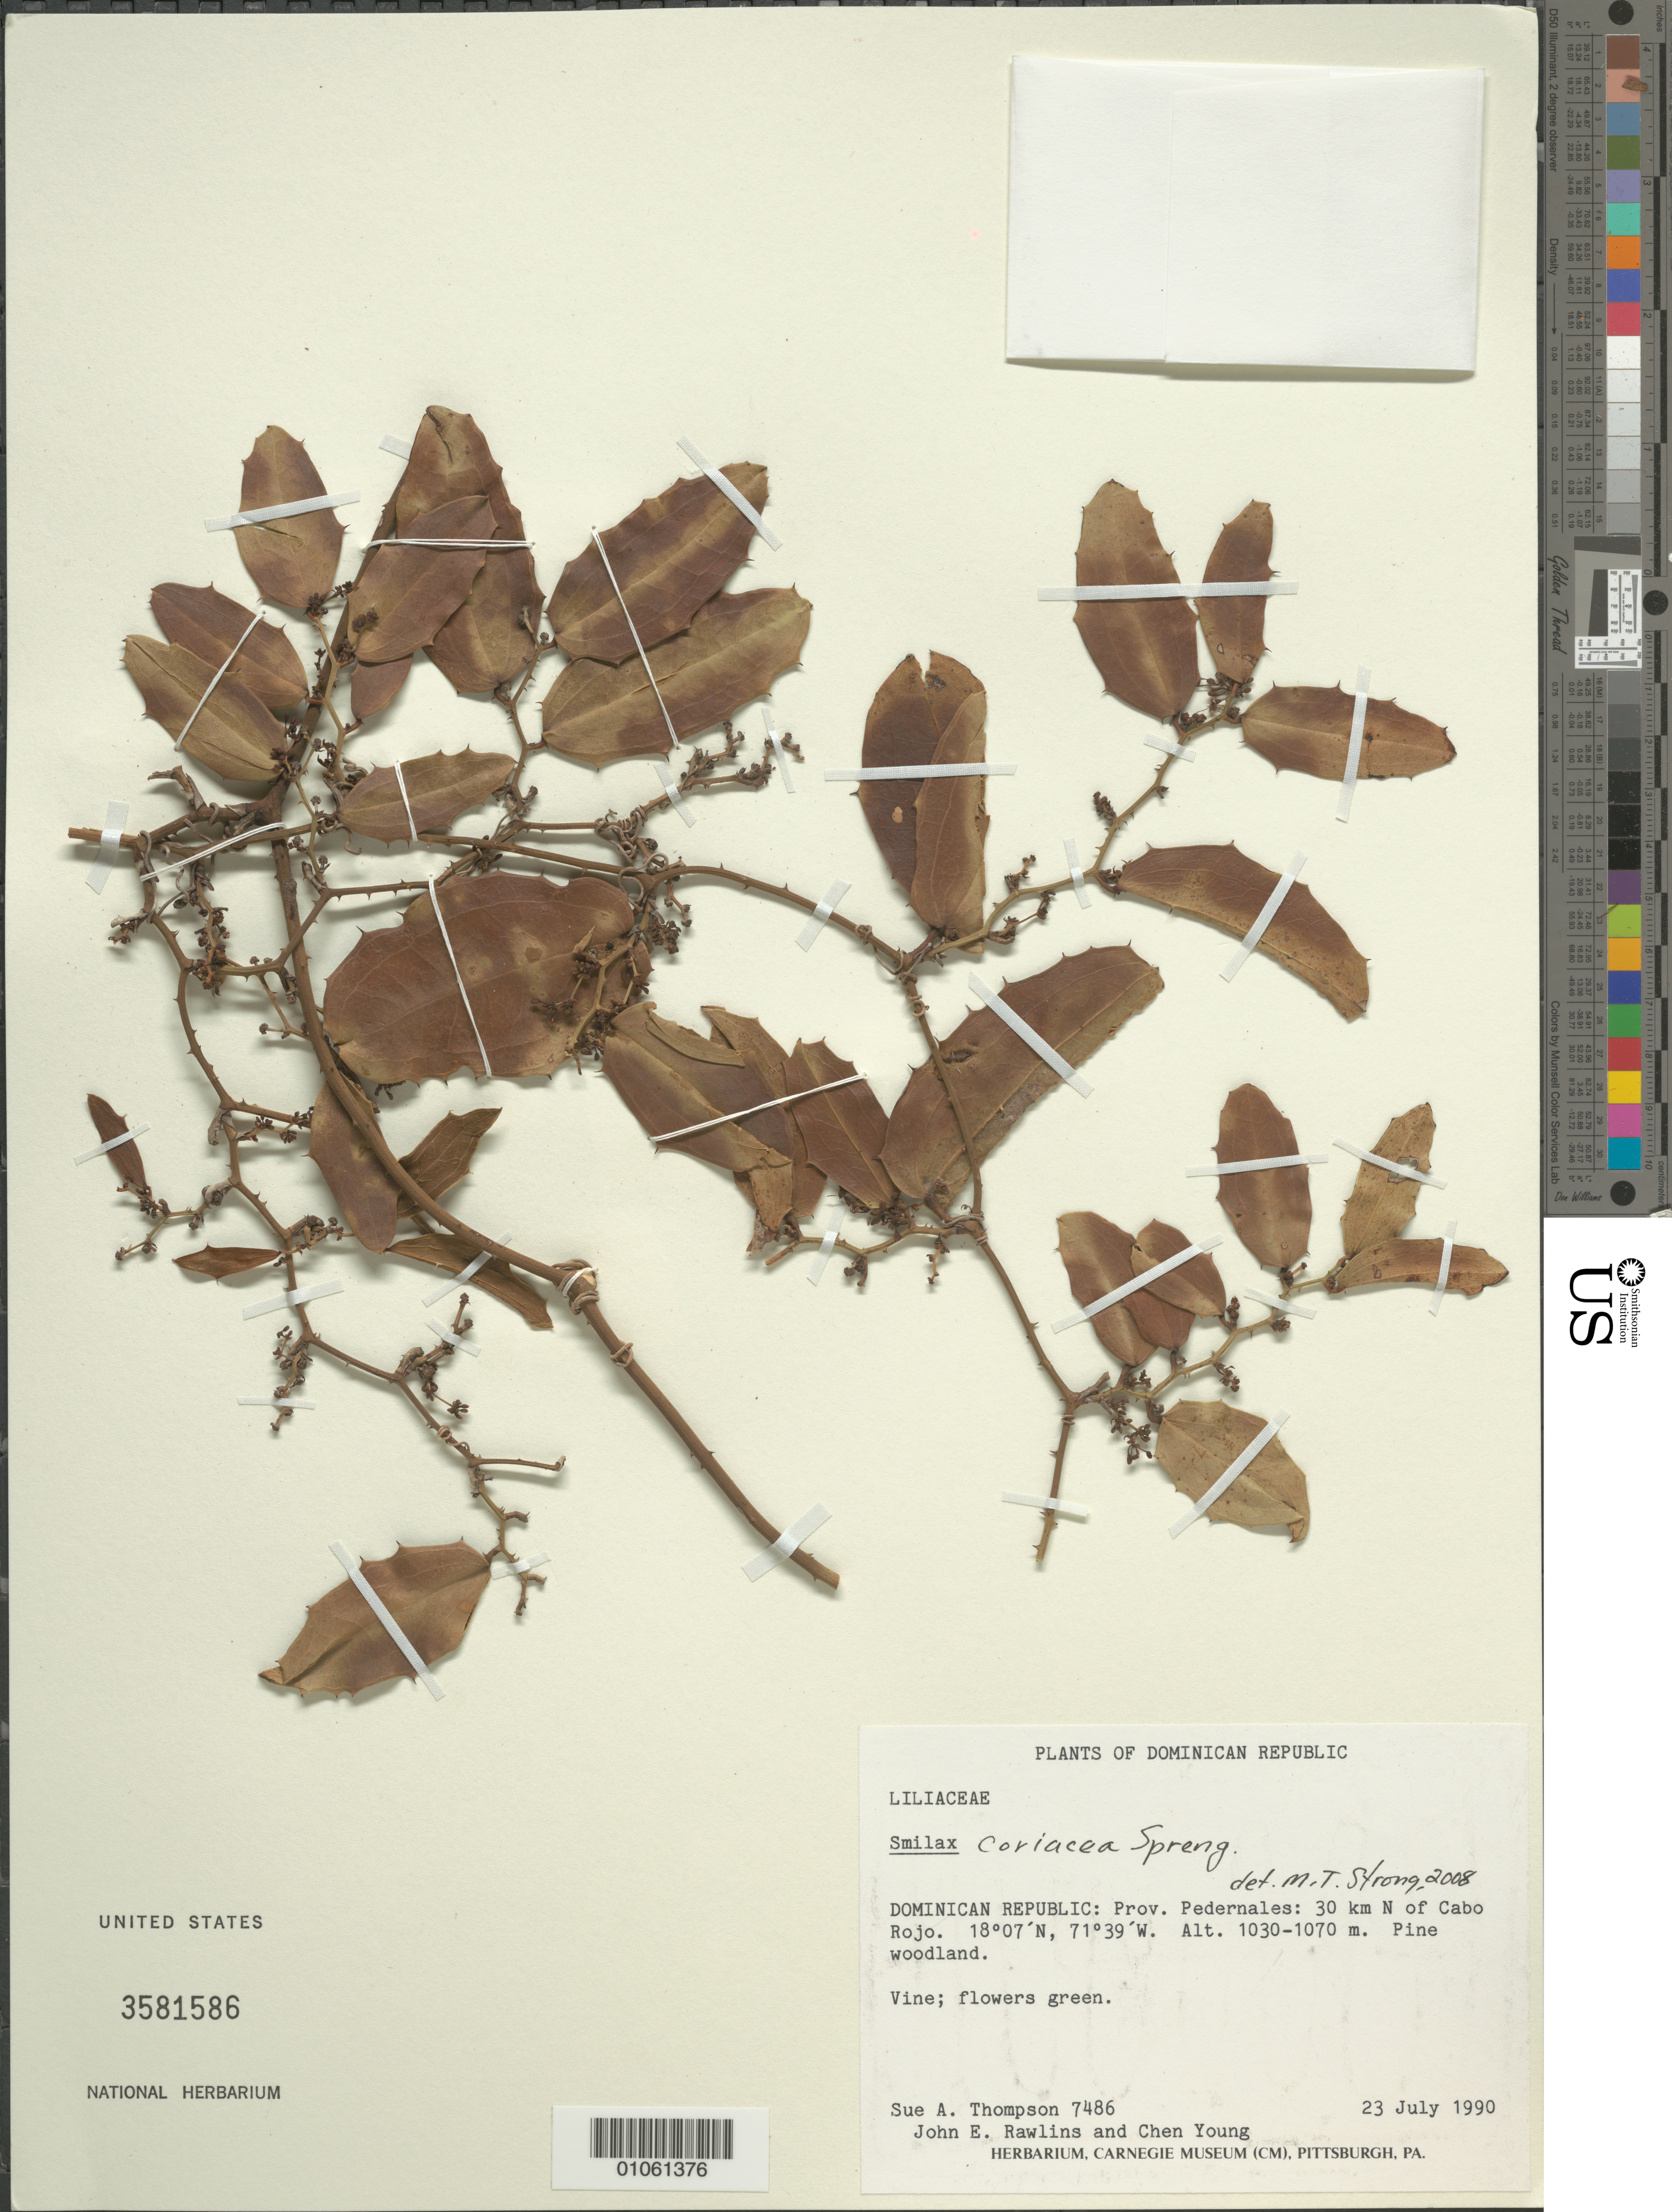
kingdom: Plantae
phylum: Tracheophyta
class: Liliopsida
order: Liliales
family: Smilacaceae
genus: Smilax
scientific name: Smilax coriacea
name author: Spreng.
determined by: Strong, M. T., (US), Smithsonian Institution - National Museum of Natural History (UNITED STATES)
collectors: S. A. Thompson, J. Rawlins & C. Young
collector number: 7486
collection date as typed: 23 Jul 1990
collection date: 1990-07-23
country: Dominican Republic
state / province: Pedernales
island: Hispaniola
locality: Cabo Rojo, 30 km N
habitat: Pine woodland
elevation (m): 1030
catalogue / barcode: US 3581586